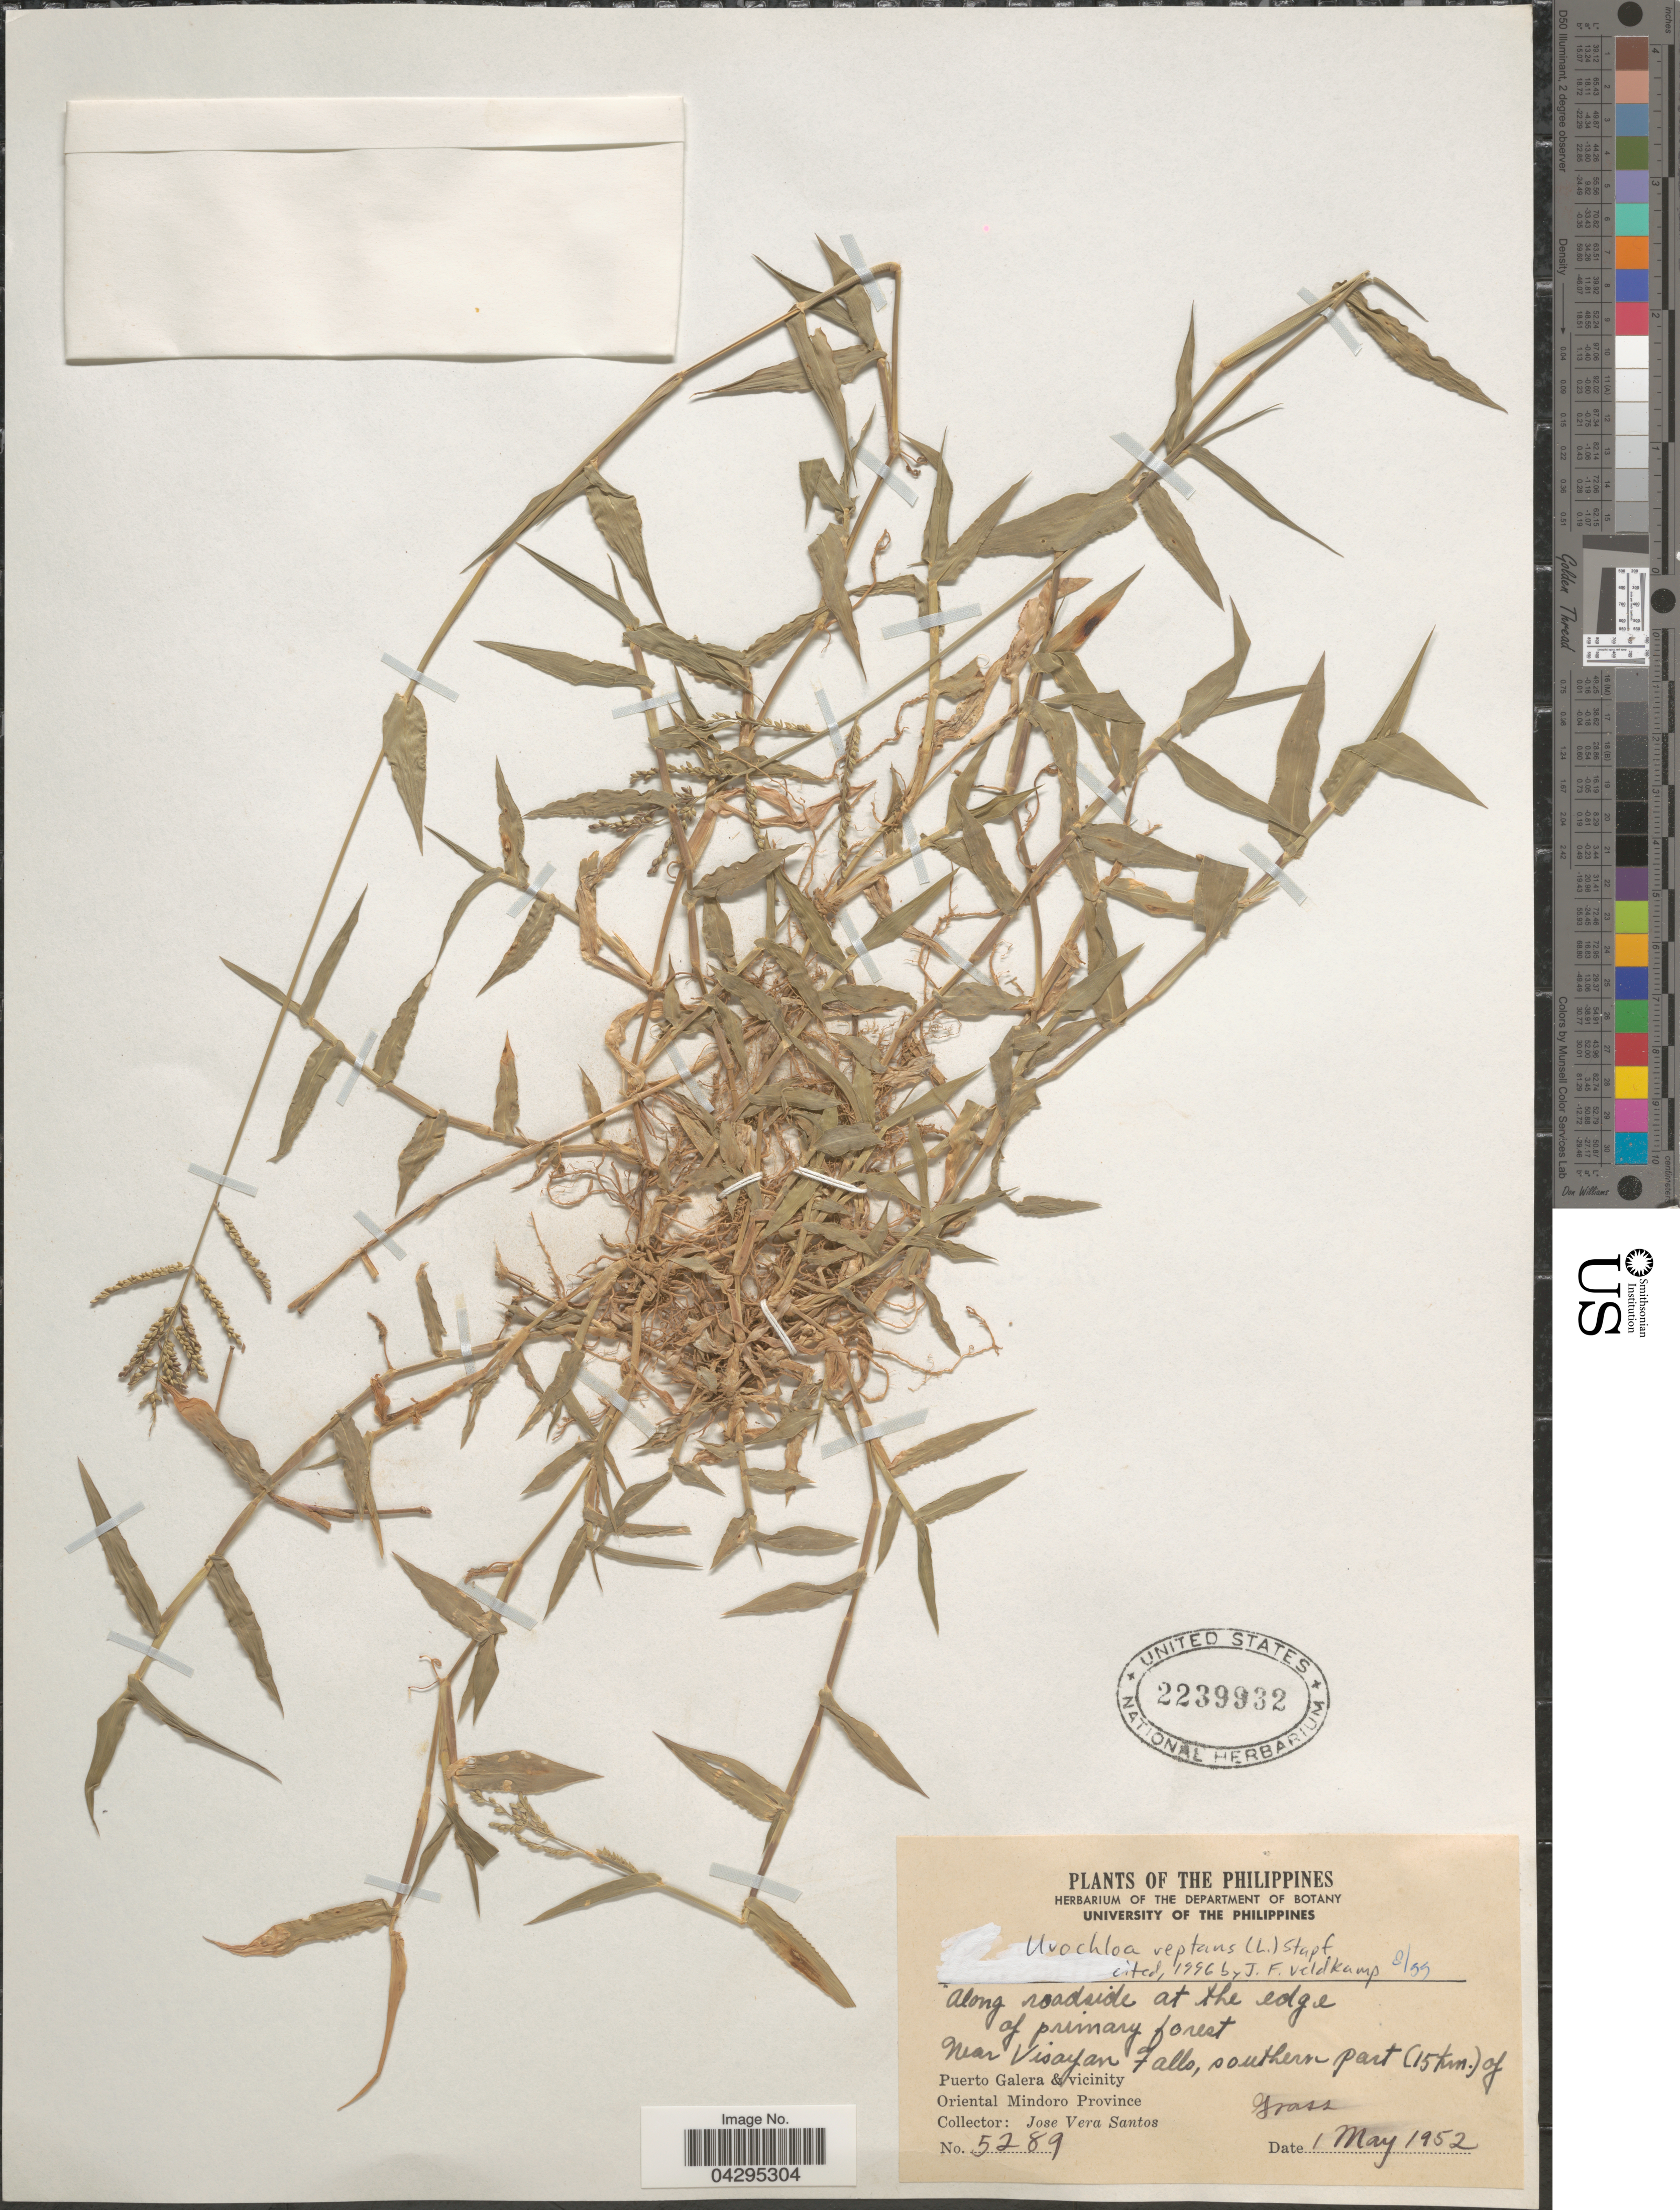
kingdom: Plantae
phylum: Tracheophyta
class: Liliopsida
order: Poales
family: Poaceae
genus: Urochloa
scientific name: Urochloa reptans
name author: (L.) Stapf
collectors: J. Santos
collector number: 5289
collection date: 1952-05-01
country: Philippines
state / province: Mimaropa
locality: Along roadside at the edge of primary forest. Near Visayan Falls, southern part (15 km.) of Puerto Galera & vicinity. Oriental Mindoro Province.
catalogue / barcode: US 2239932